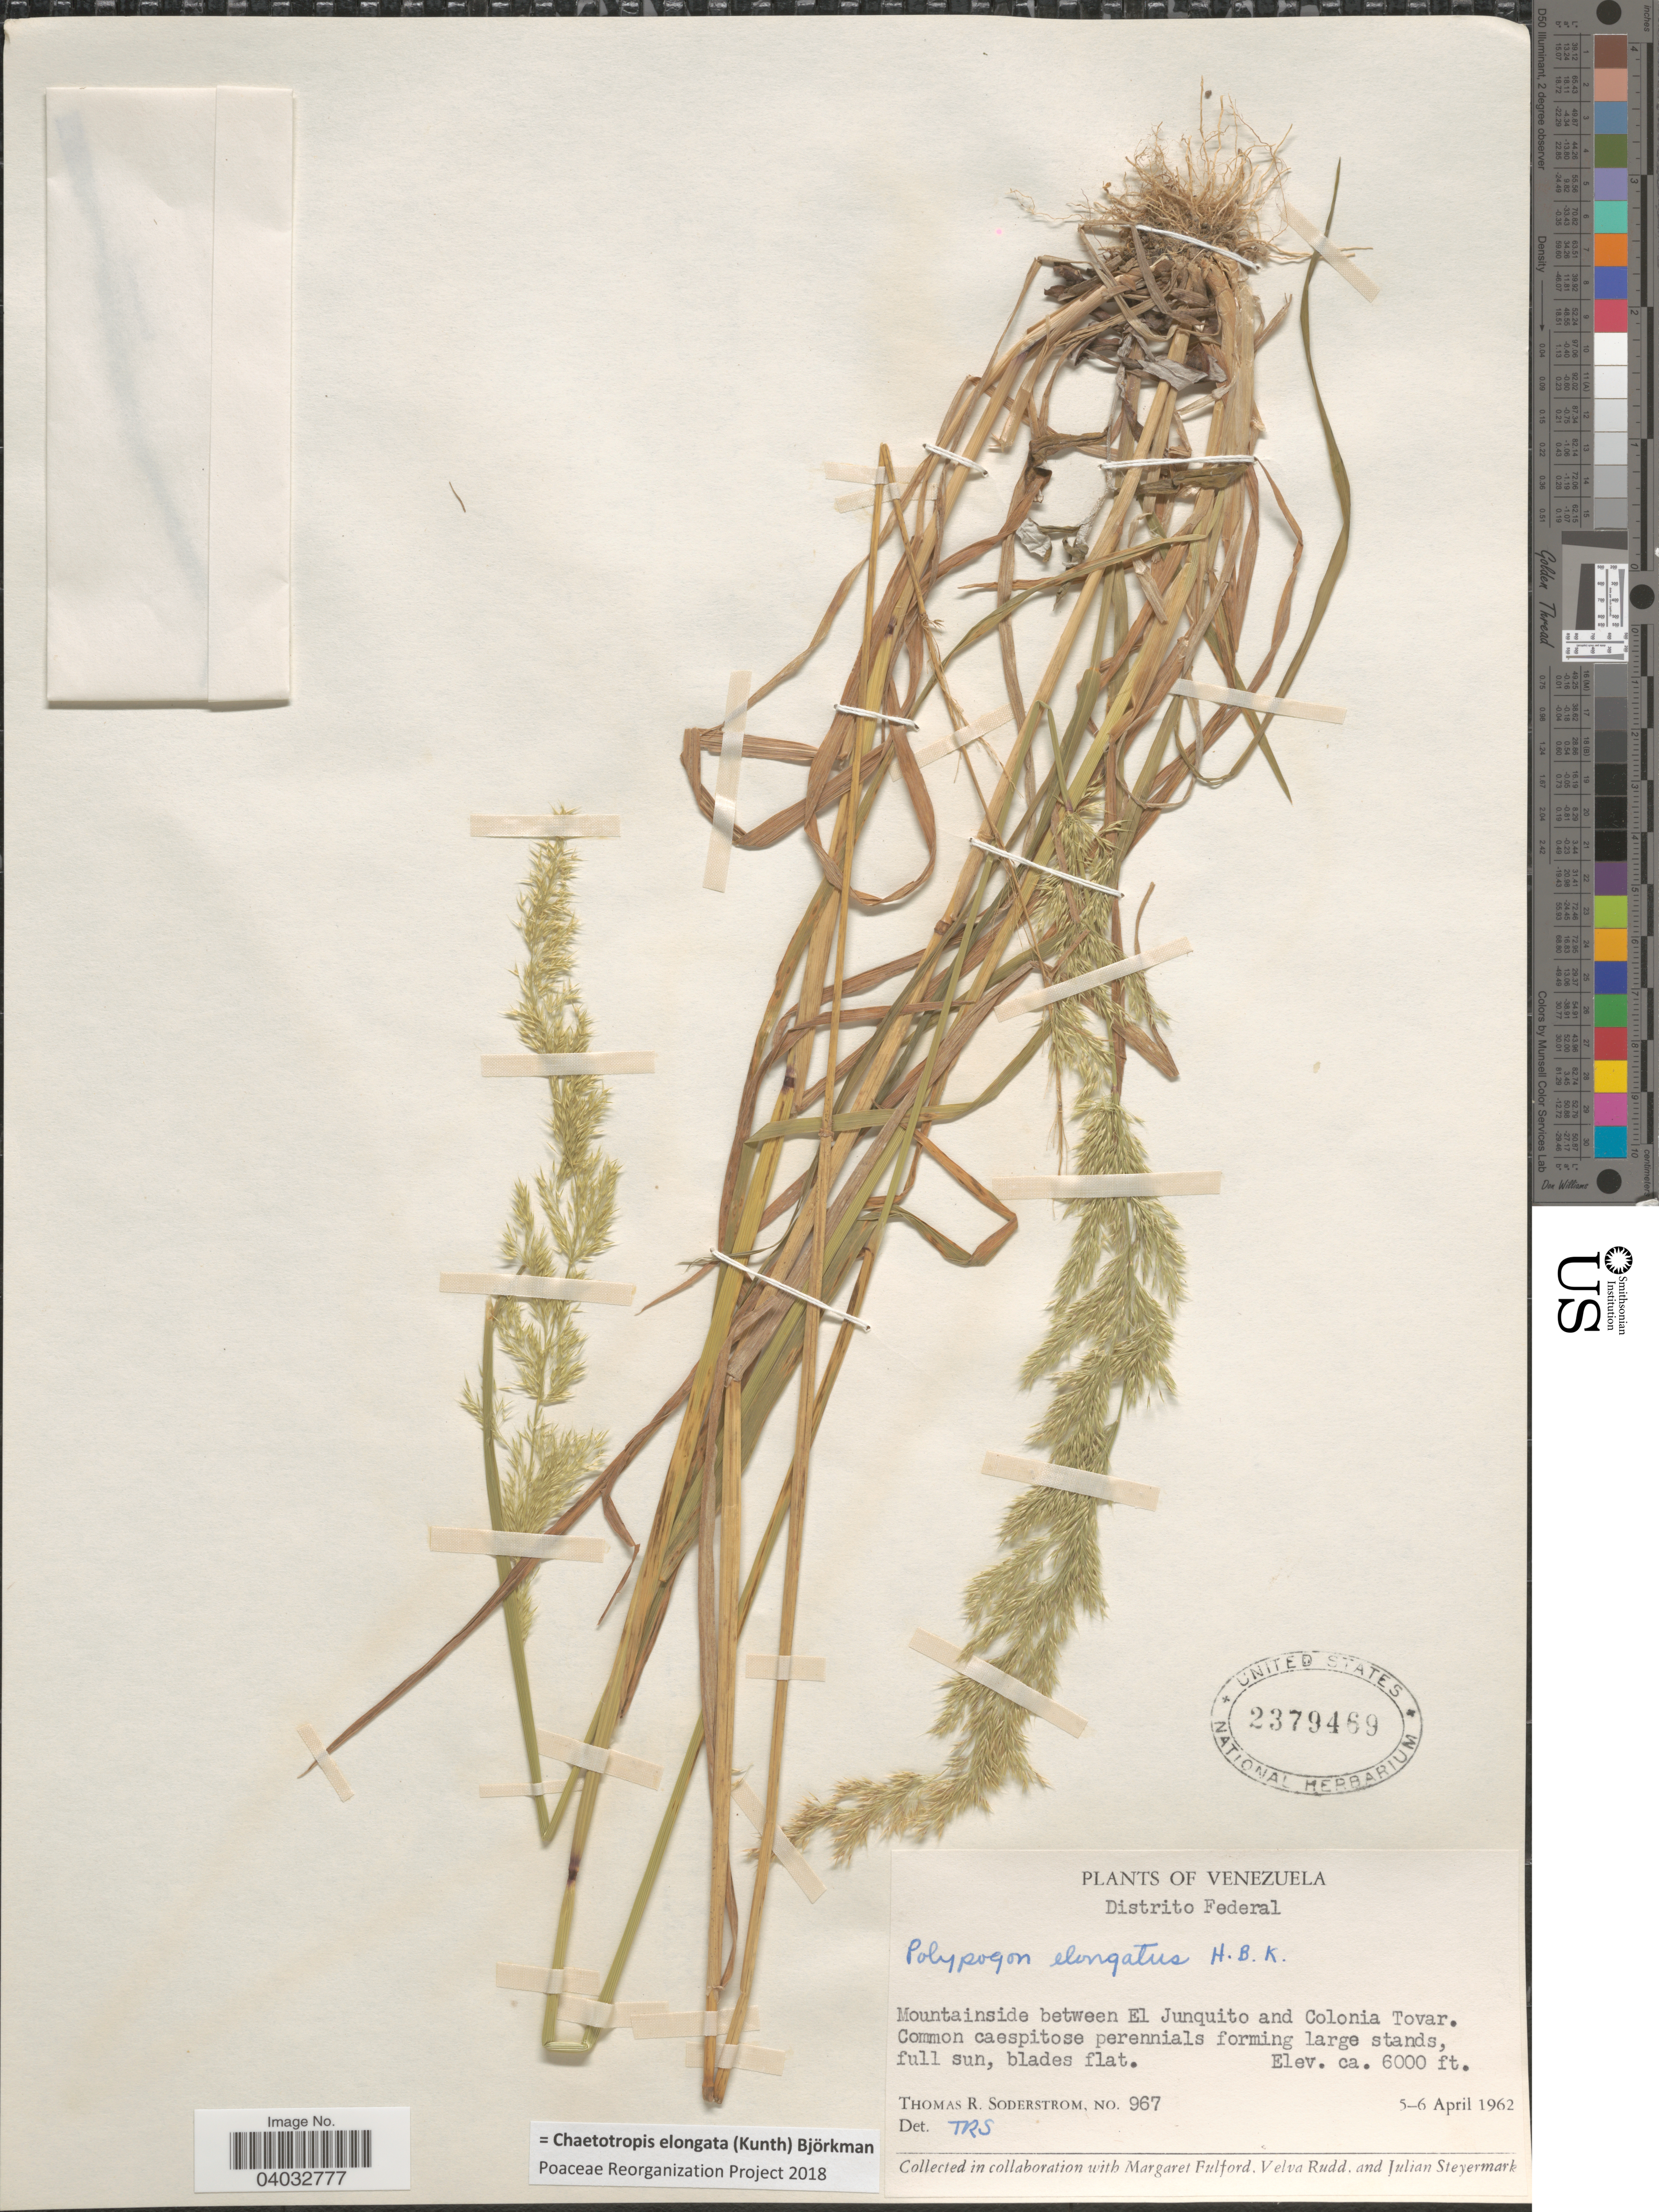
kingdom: Plantae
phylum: Tracheophyta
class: Liliopsida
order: Poales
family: Poaceae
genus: Chaetotropis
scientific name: Chaetotropis elongata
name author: (Kunth) Björkman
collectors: T. R. Soderstrom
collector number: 967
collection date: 1962-04-05/1962-04-06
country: Venezuela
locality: Distrito Federal. Mountainside between El Junquito and Colonia Tovar.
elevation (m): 1829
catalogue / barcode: US 2379469